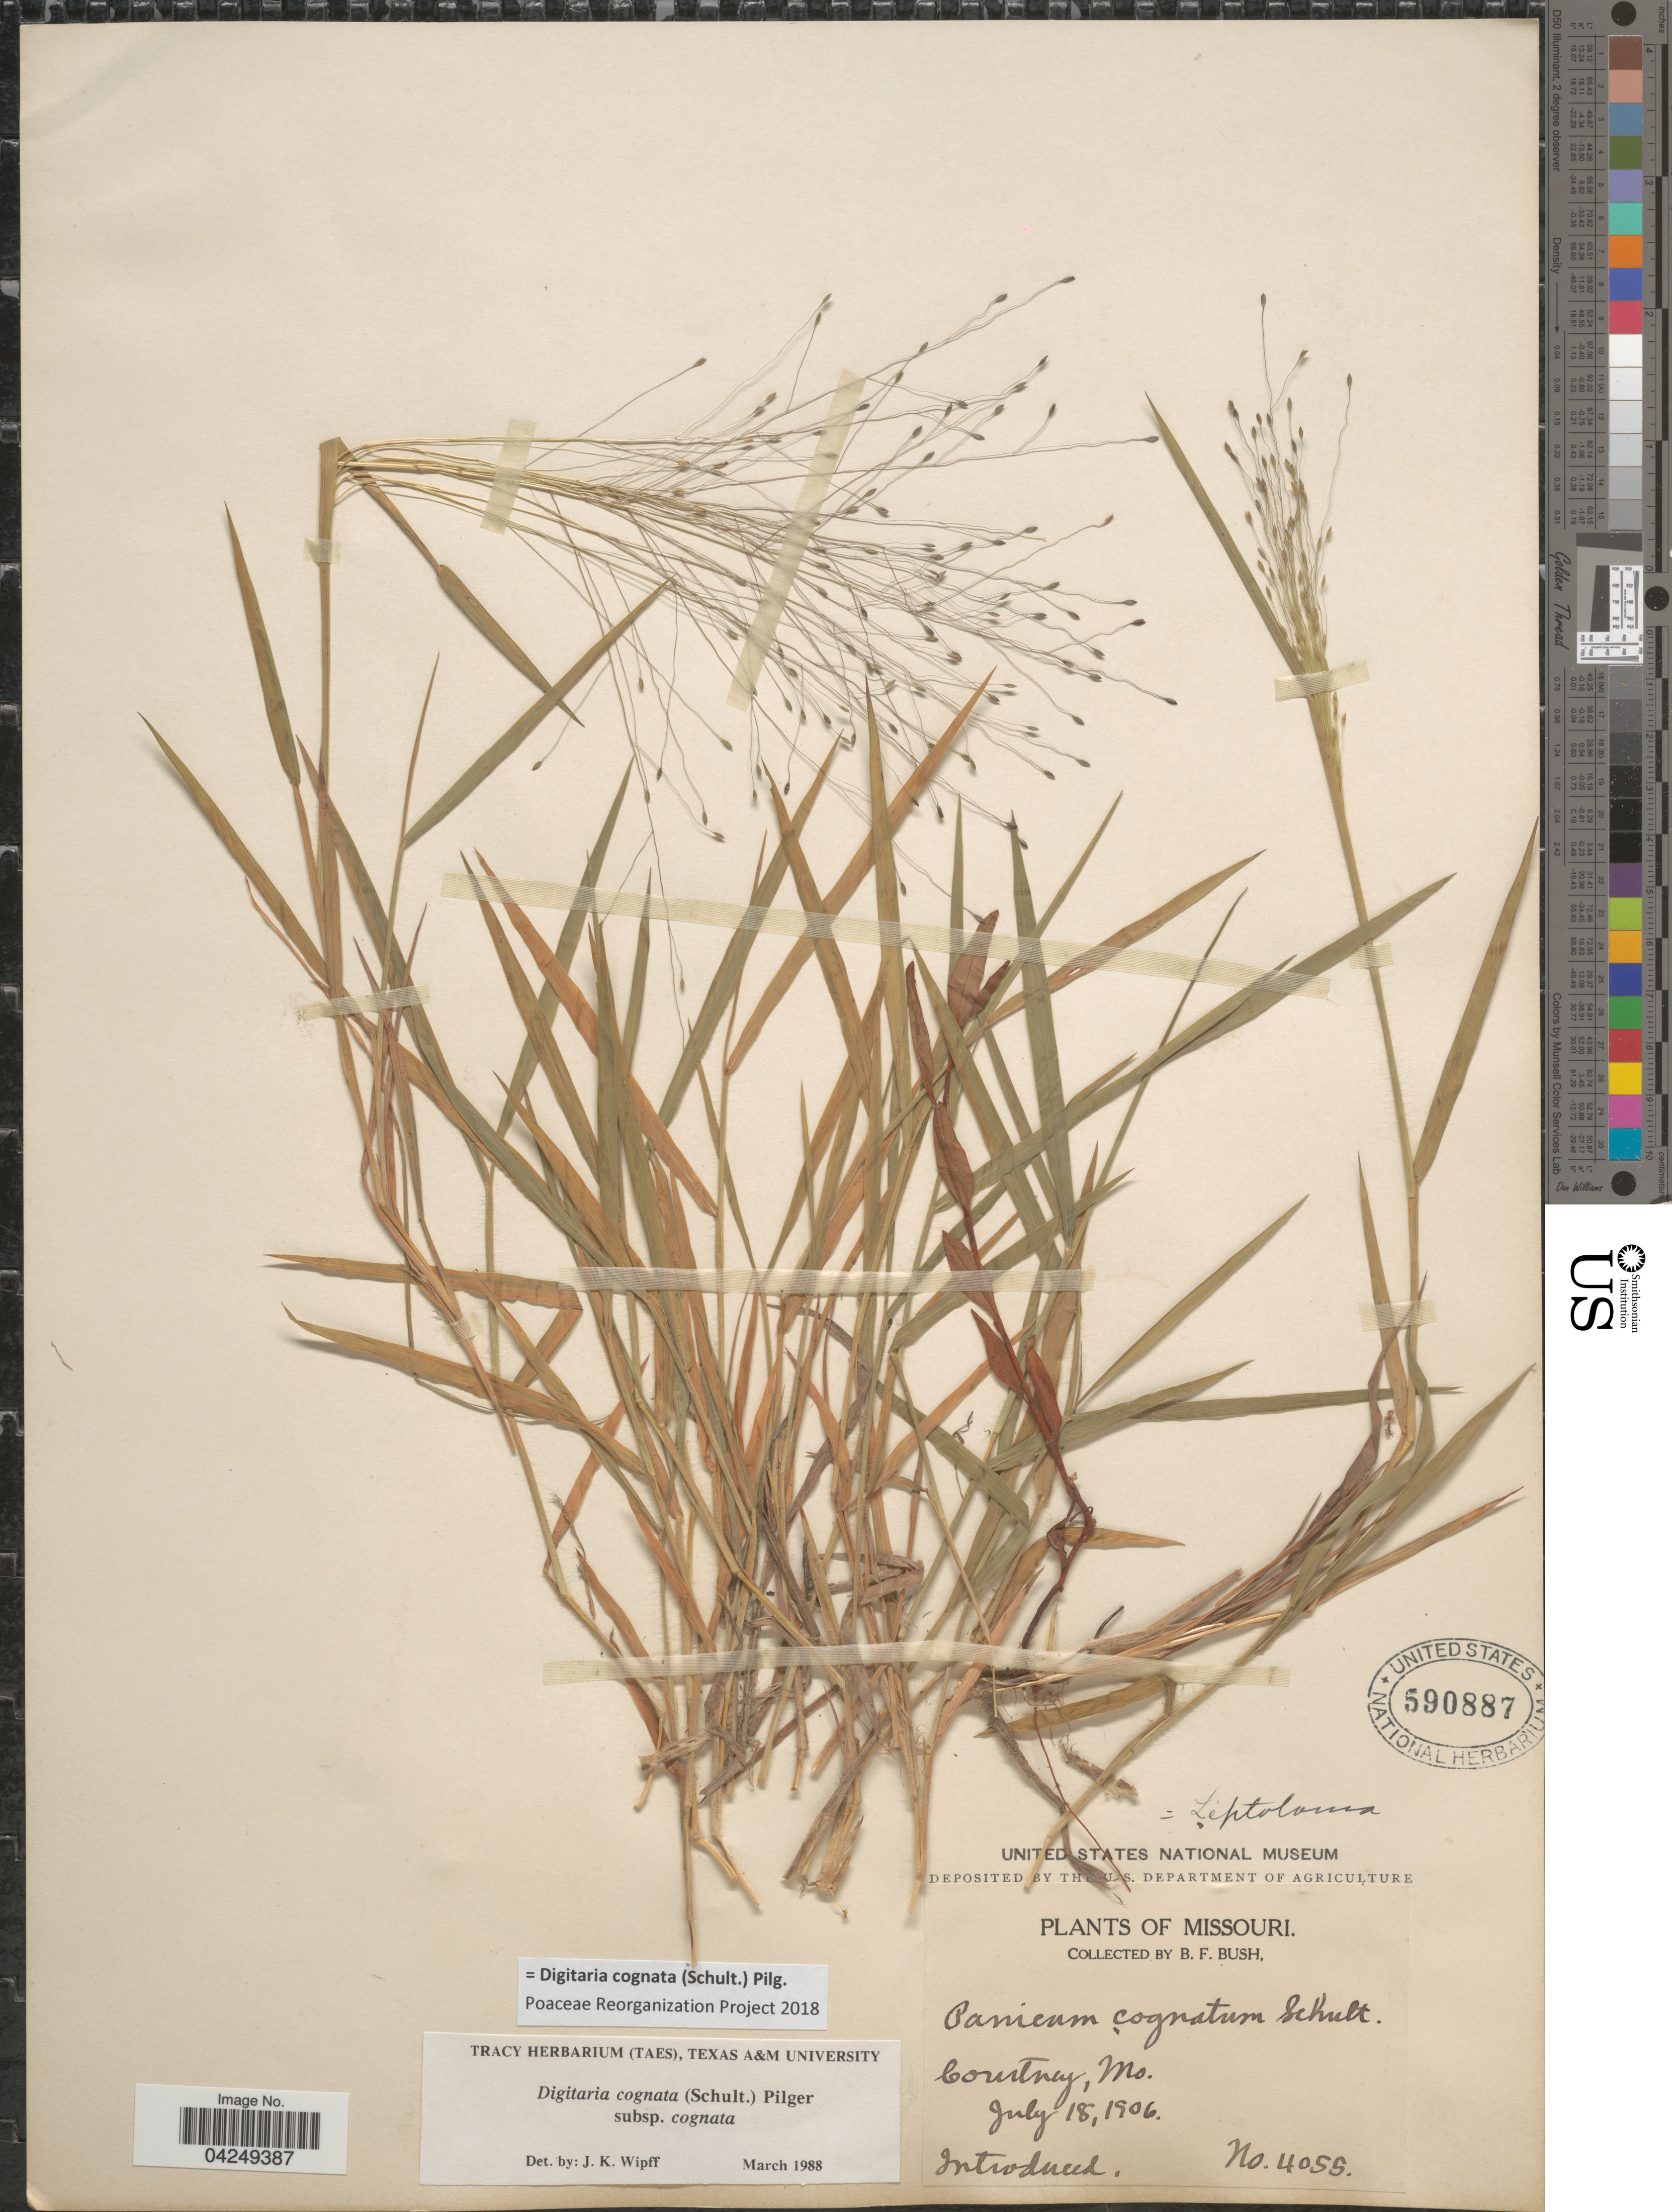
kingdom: Plantae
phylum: Tracheophyta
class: Liliopsida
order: Poales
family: Poaceae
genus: Digitaria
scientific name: Digitaria cognata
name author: (Scult.) Pilg.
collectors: B. F. Bush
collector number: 4055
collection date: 1906-07-18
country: United States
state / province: Missouri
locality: Courtney.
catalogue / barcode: US 590887